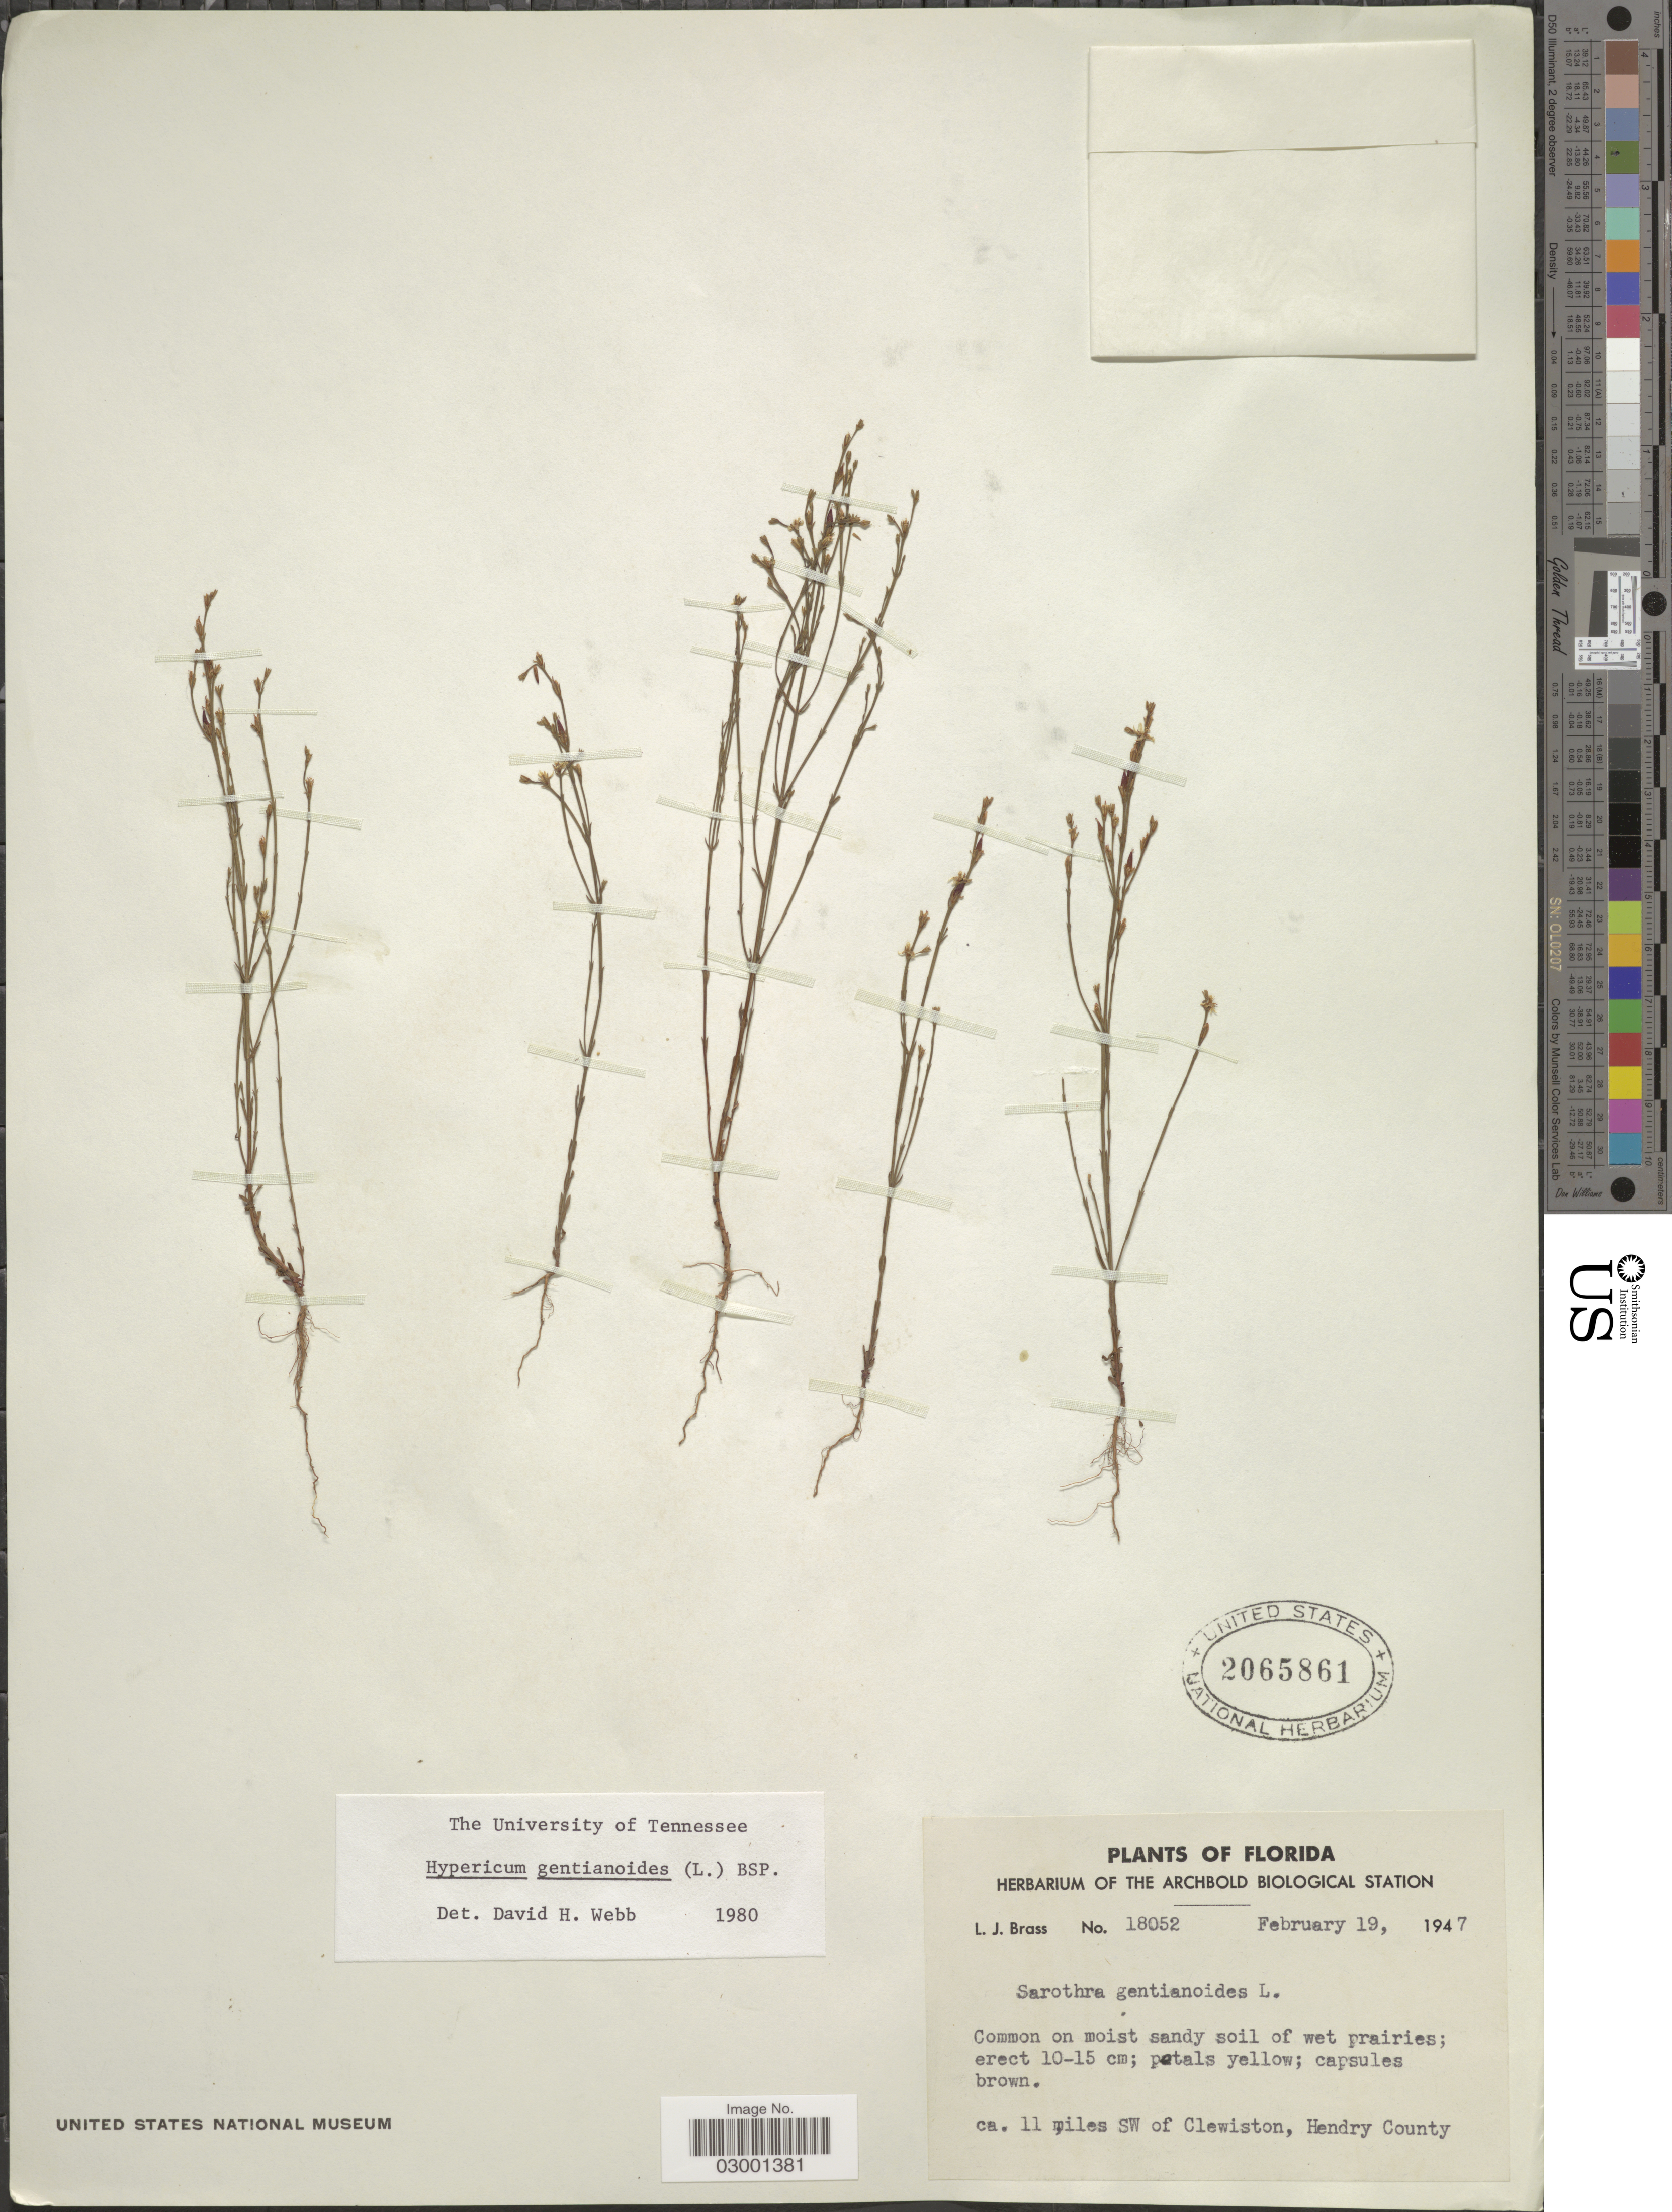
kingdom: Plantae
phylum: Tracheophyta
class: Magnoliopsida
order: Malpighiales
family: Hypericaceae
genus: Hypericum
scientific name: Hypericum gentianoides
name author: (L.) Britton, Stearns & Poggenb.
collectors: L. J. Brass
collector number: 18052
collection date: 1947-02-19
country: United States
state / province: Florida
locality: Ca. 11 miles SW of Clewiston, Hendry County.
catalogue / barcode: US 2065861